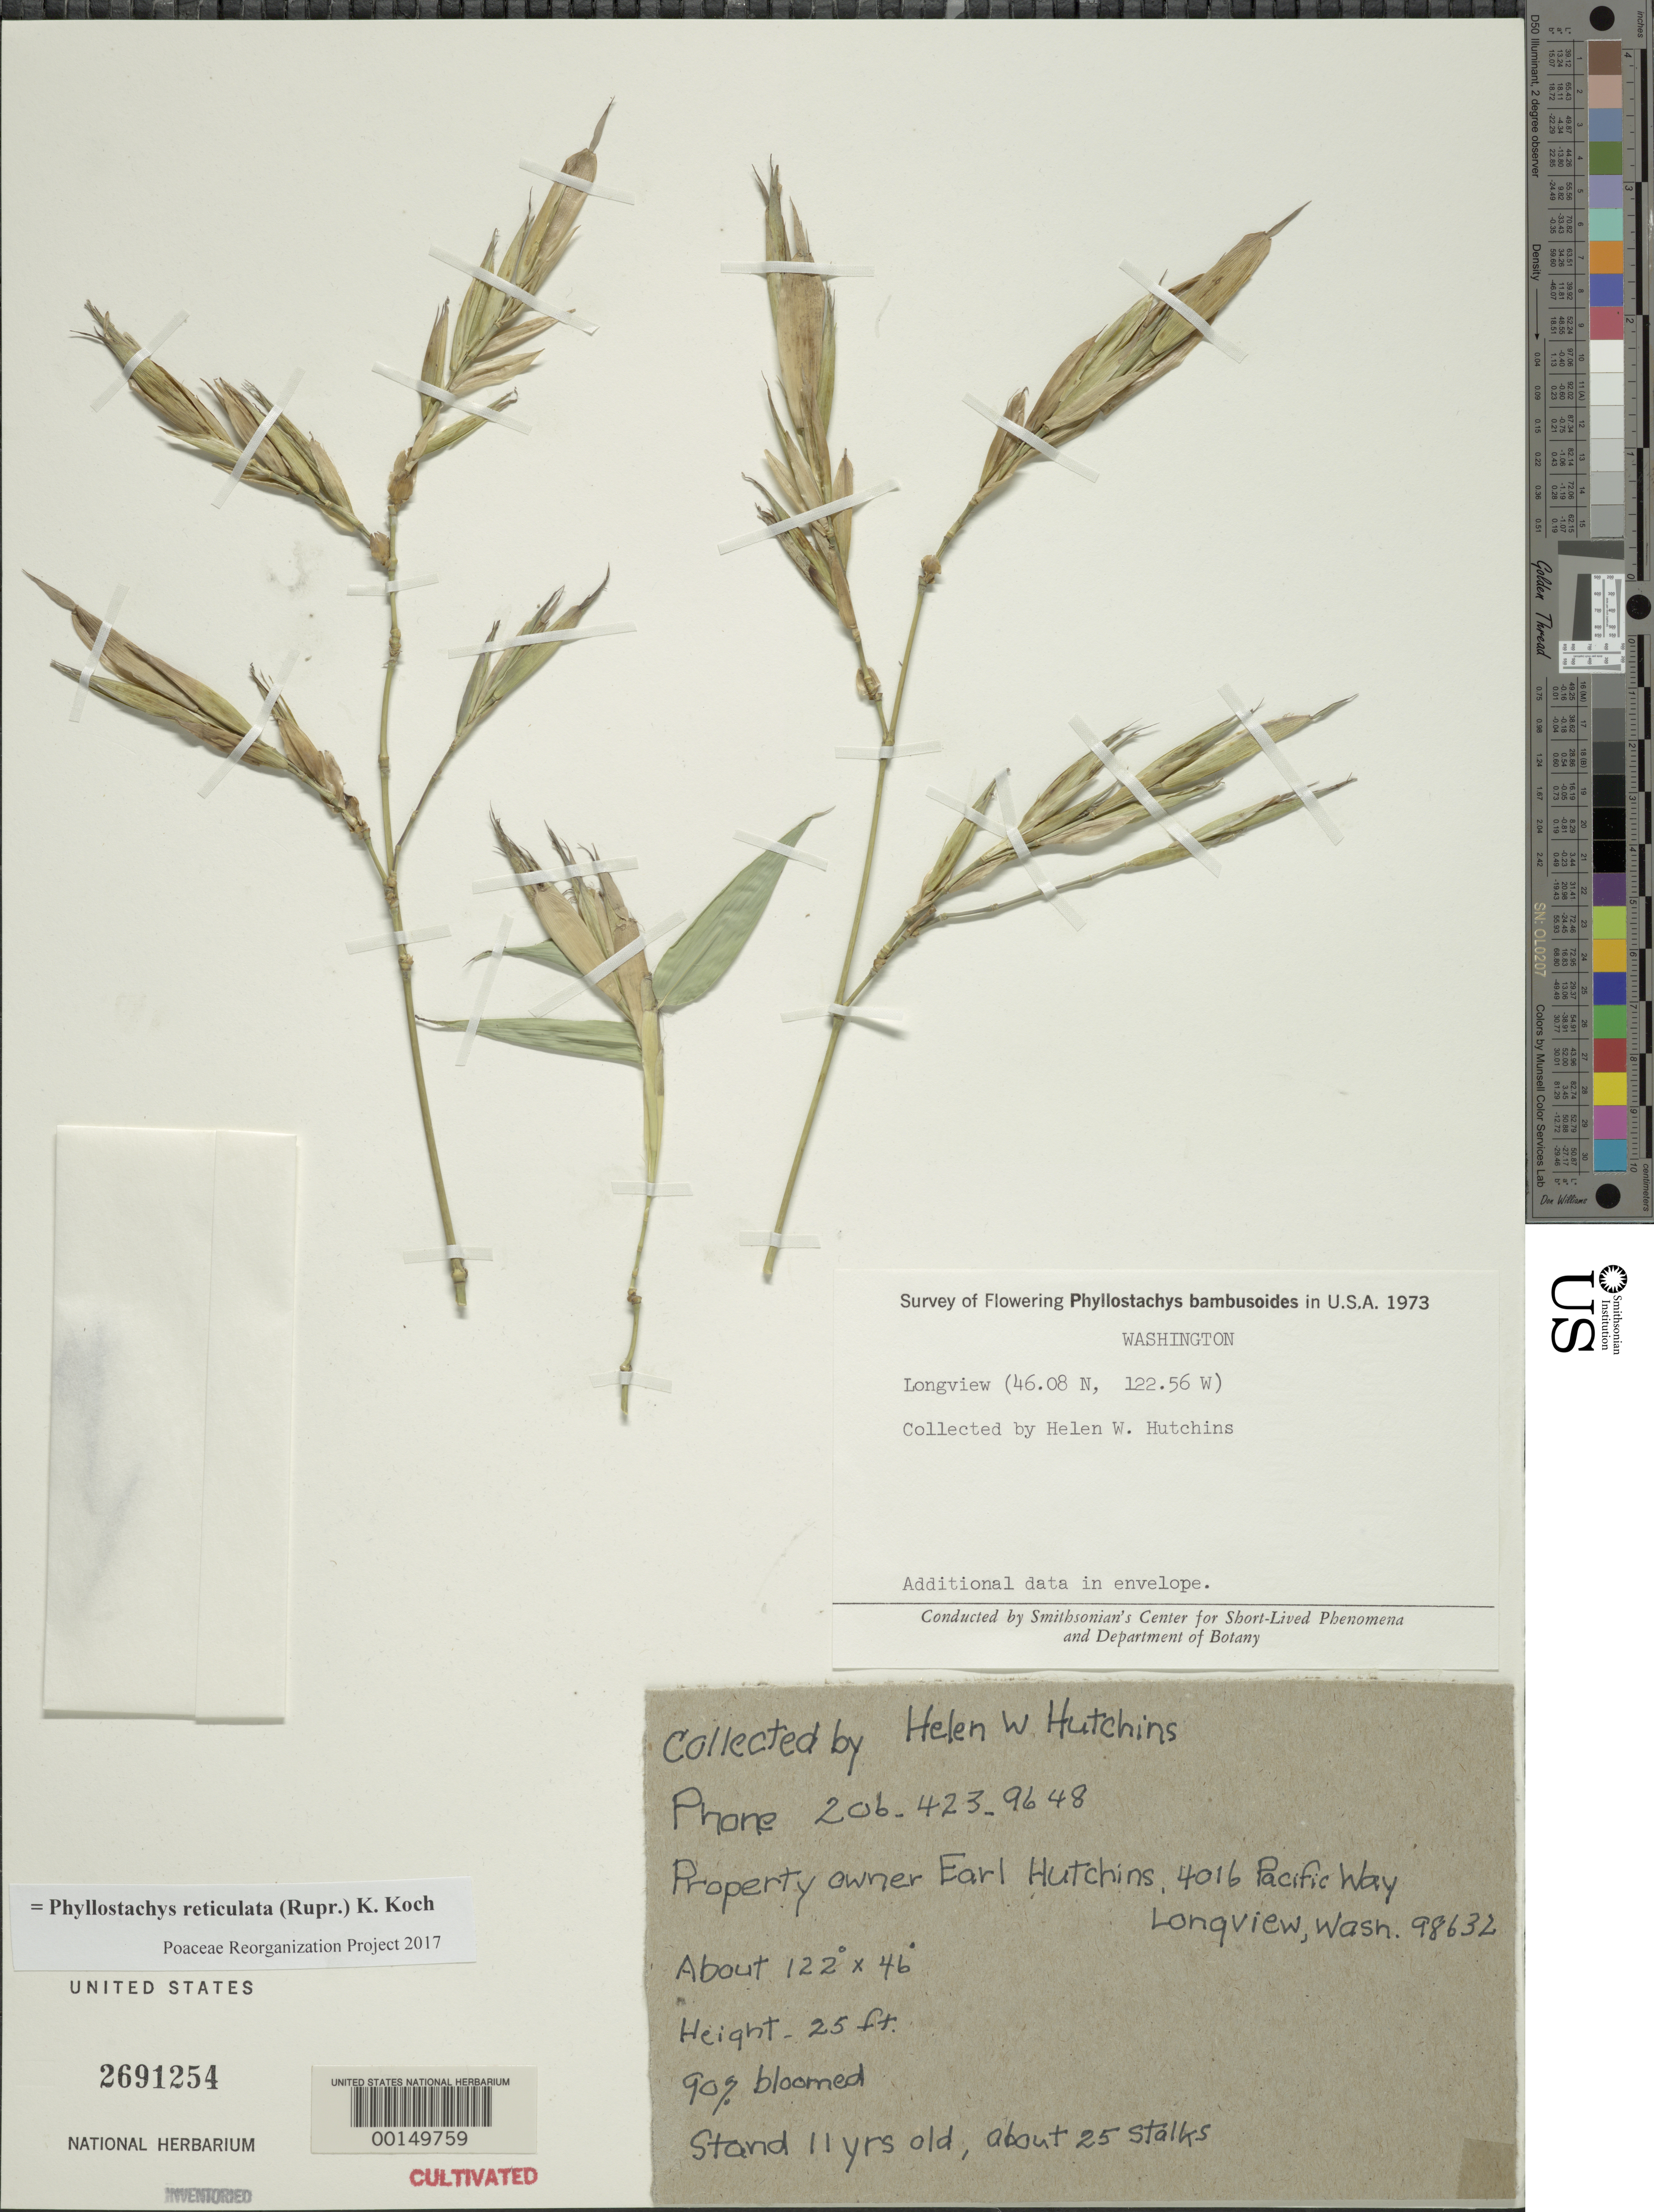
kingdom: Plantae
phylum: Tracheophyta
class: Liliopsida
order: Poales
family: Poaceae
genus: Phyllostachys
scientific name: Phyllostachys reticulata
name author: (Rupr.) K. Koch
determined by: Poaceae Reorganization Project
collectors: H. Hutchins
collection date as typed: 1973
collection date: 1973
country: United States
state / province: Washington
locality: Longview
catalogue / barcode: US 2691254